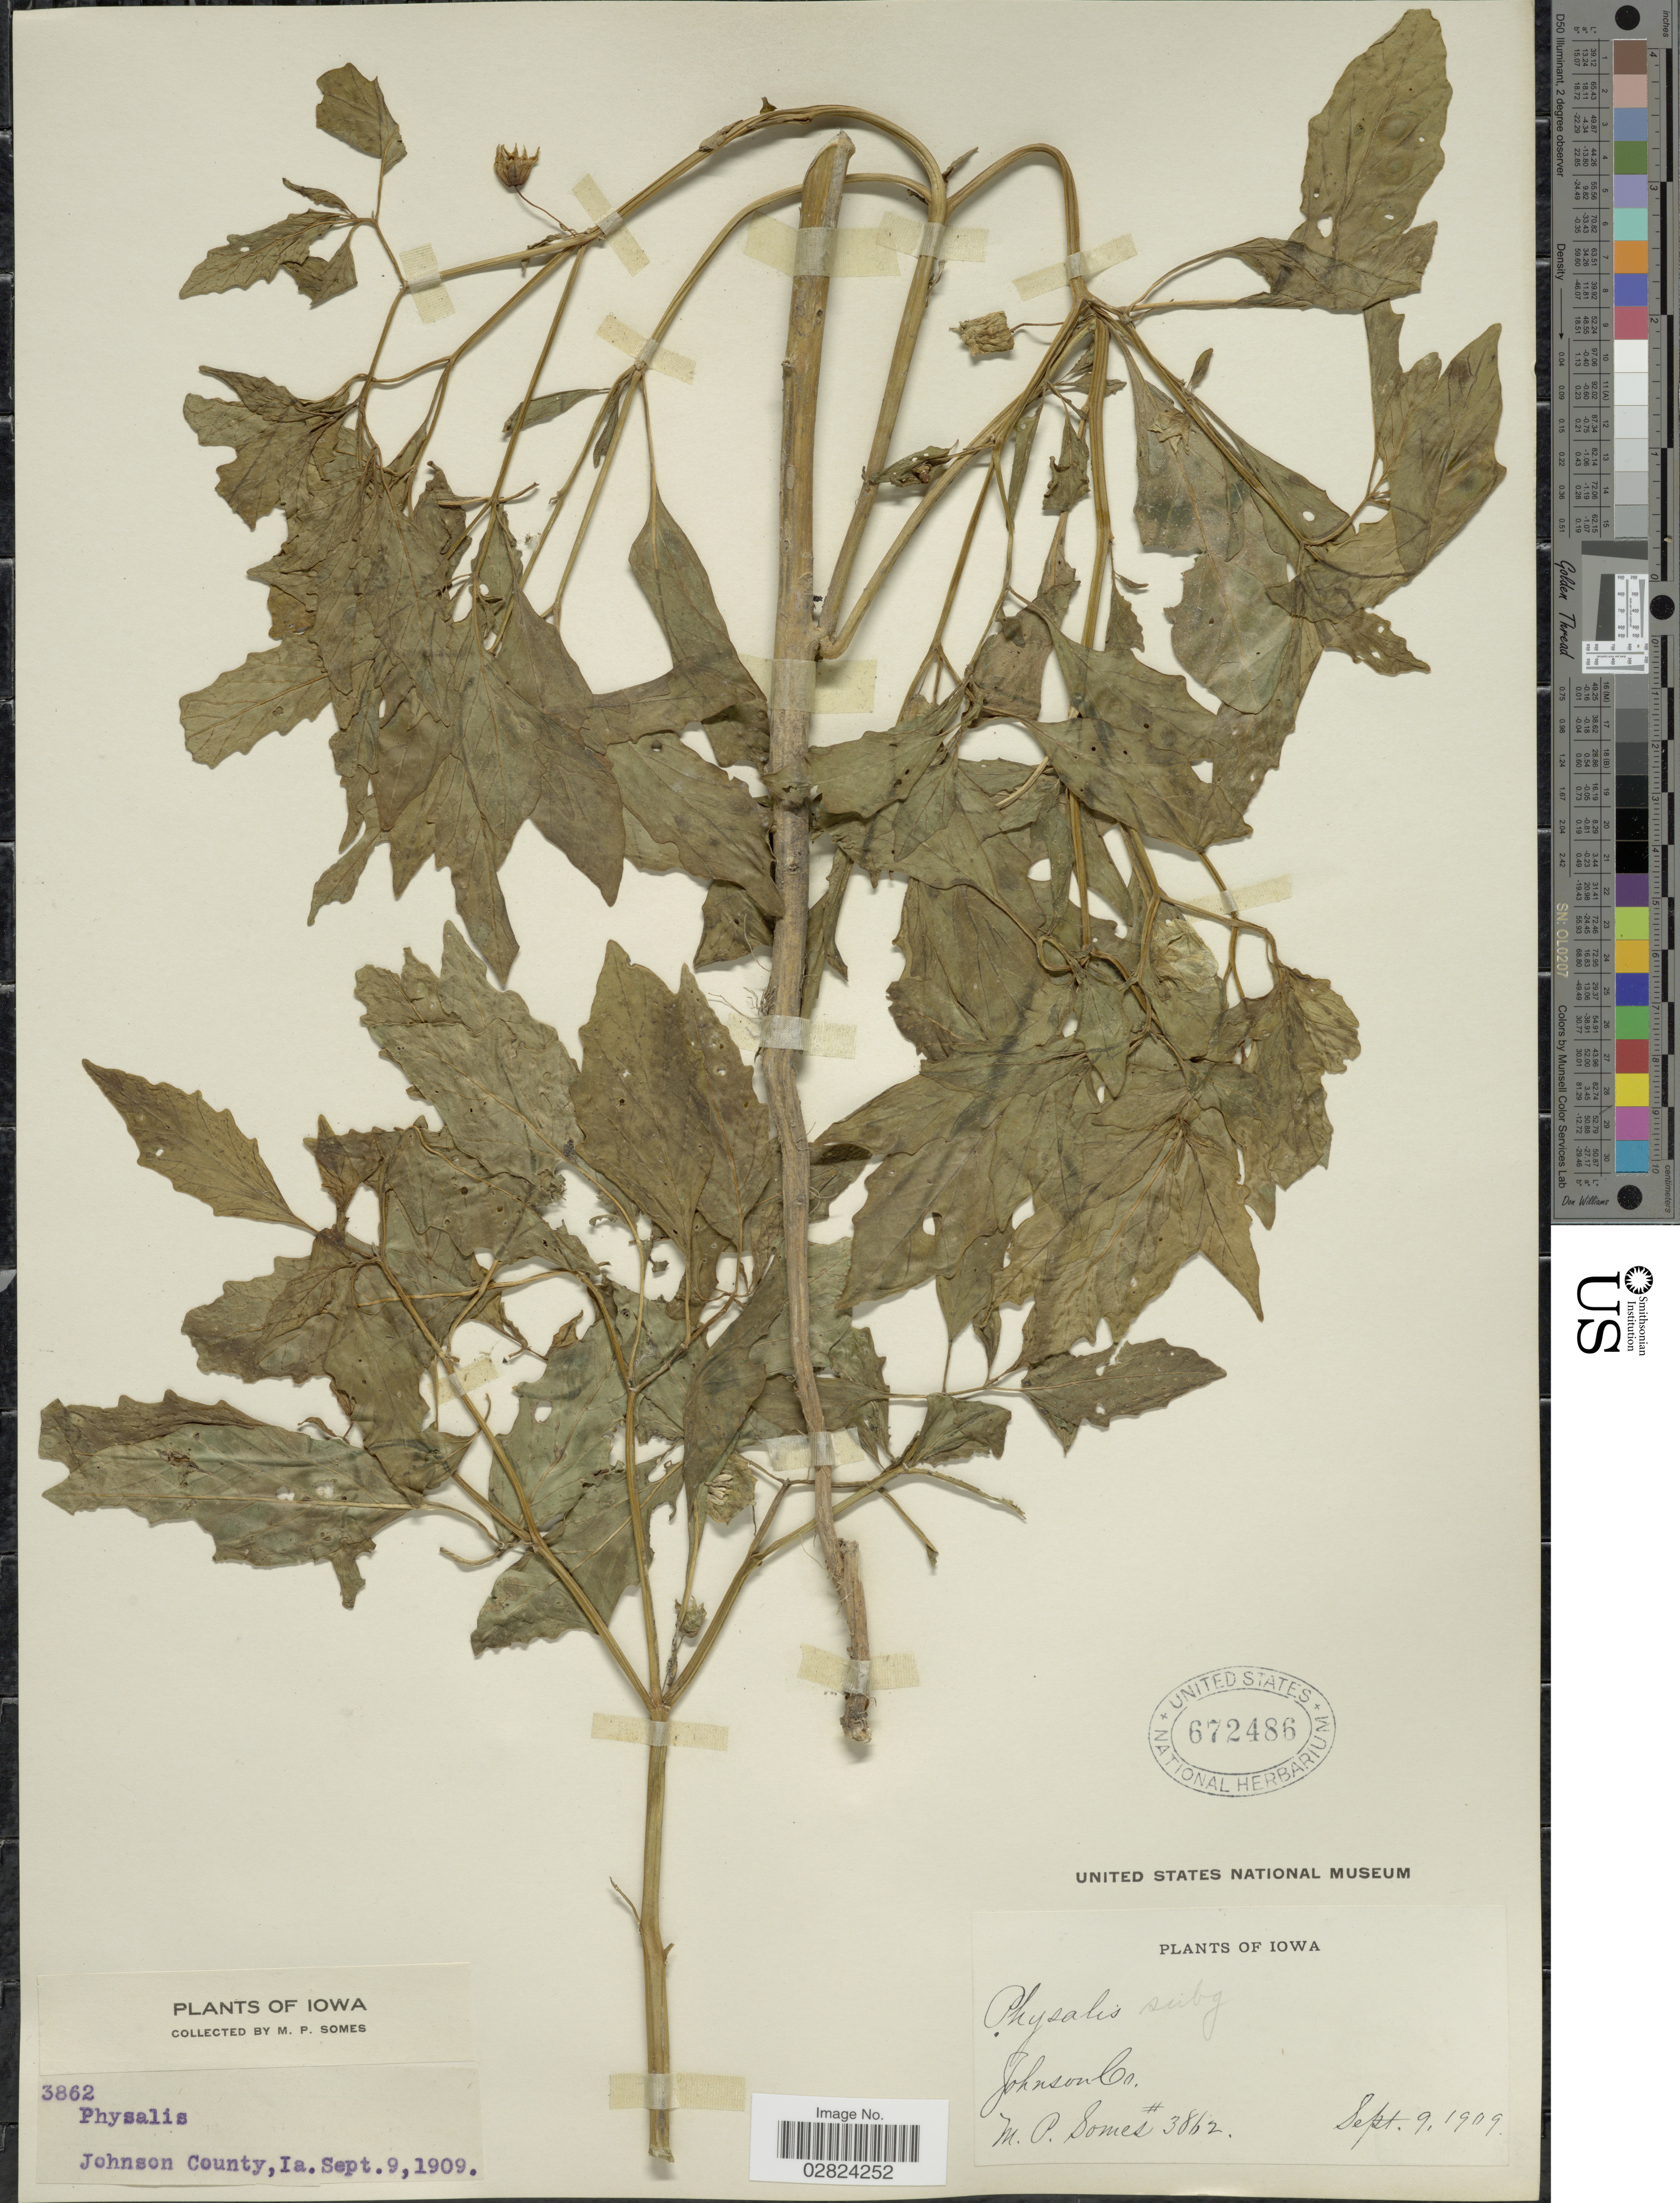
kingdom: Plantae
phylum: Tracheophyta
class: Magnoliopsida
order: Solanales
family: Solanaceae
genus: Physalis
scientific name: Physalis subglabrata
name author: Mack. & Bush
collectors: M. Somes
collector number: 3862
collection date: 1909-09-09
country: United States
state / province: Iowa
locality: Johnson County, Ia.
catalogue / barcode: US 672486